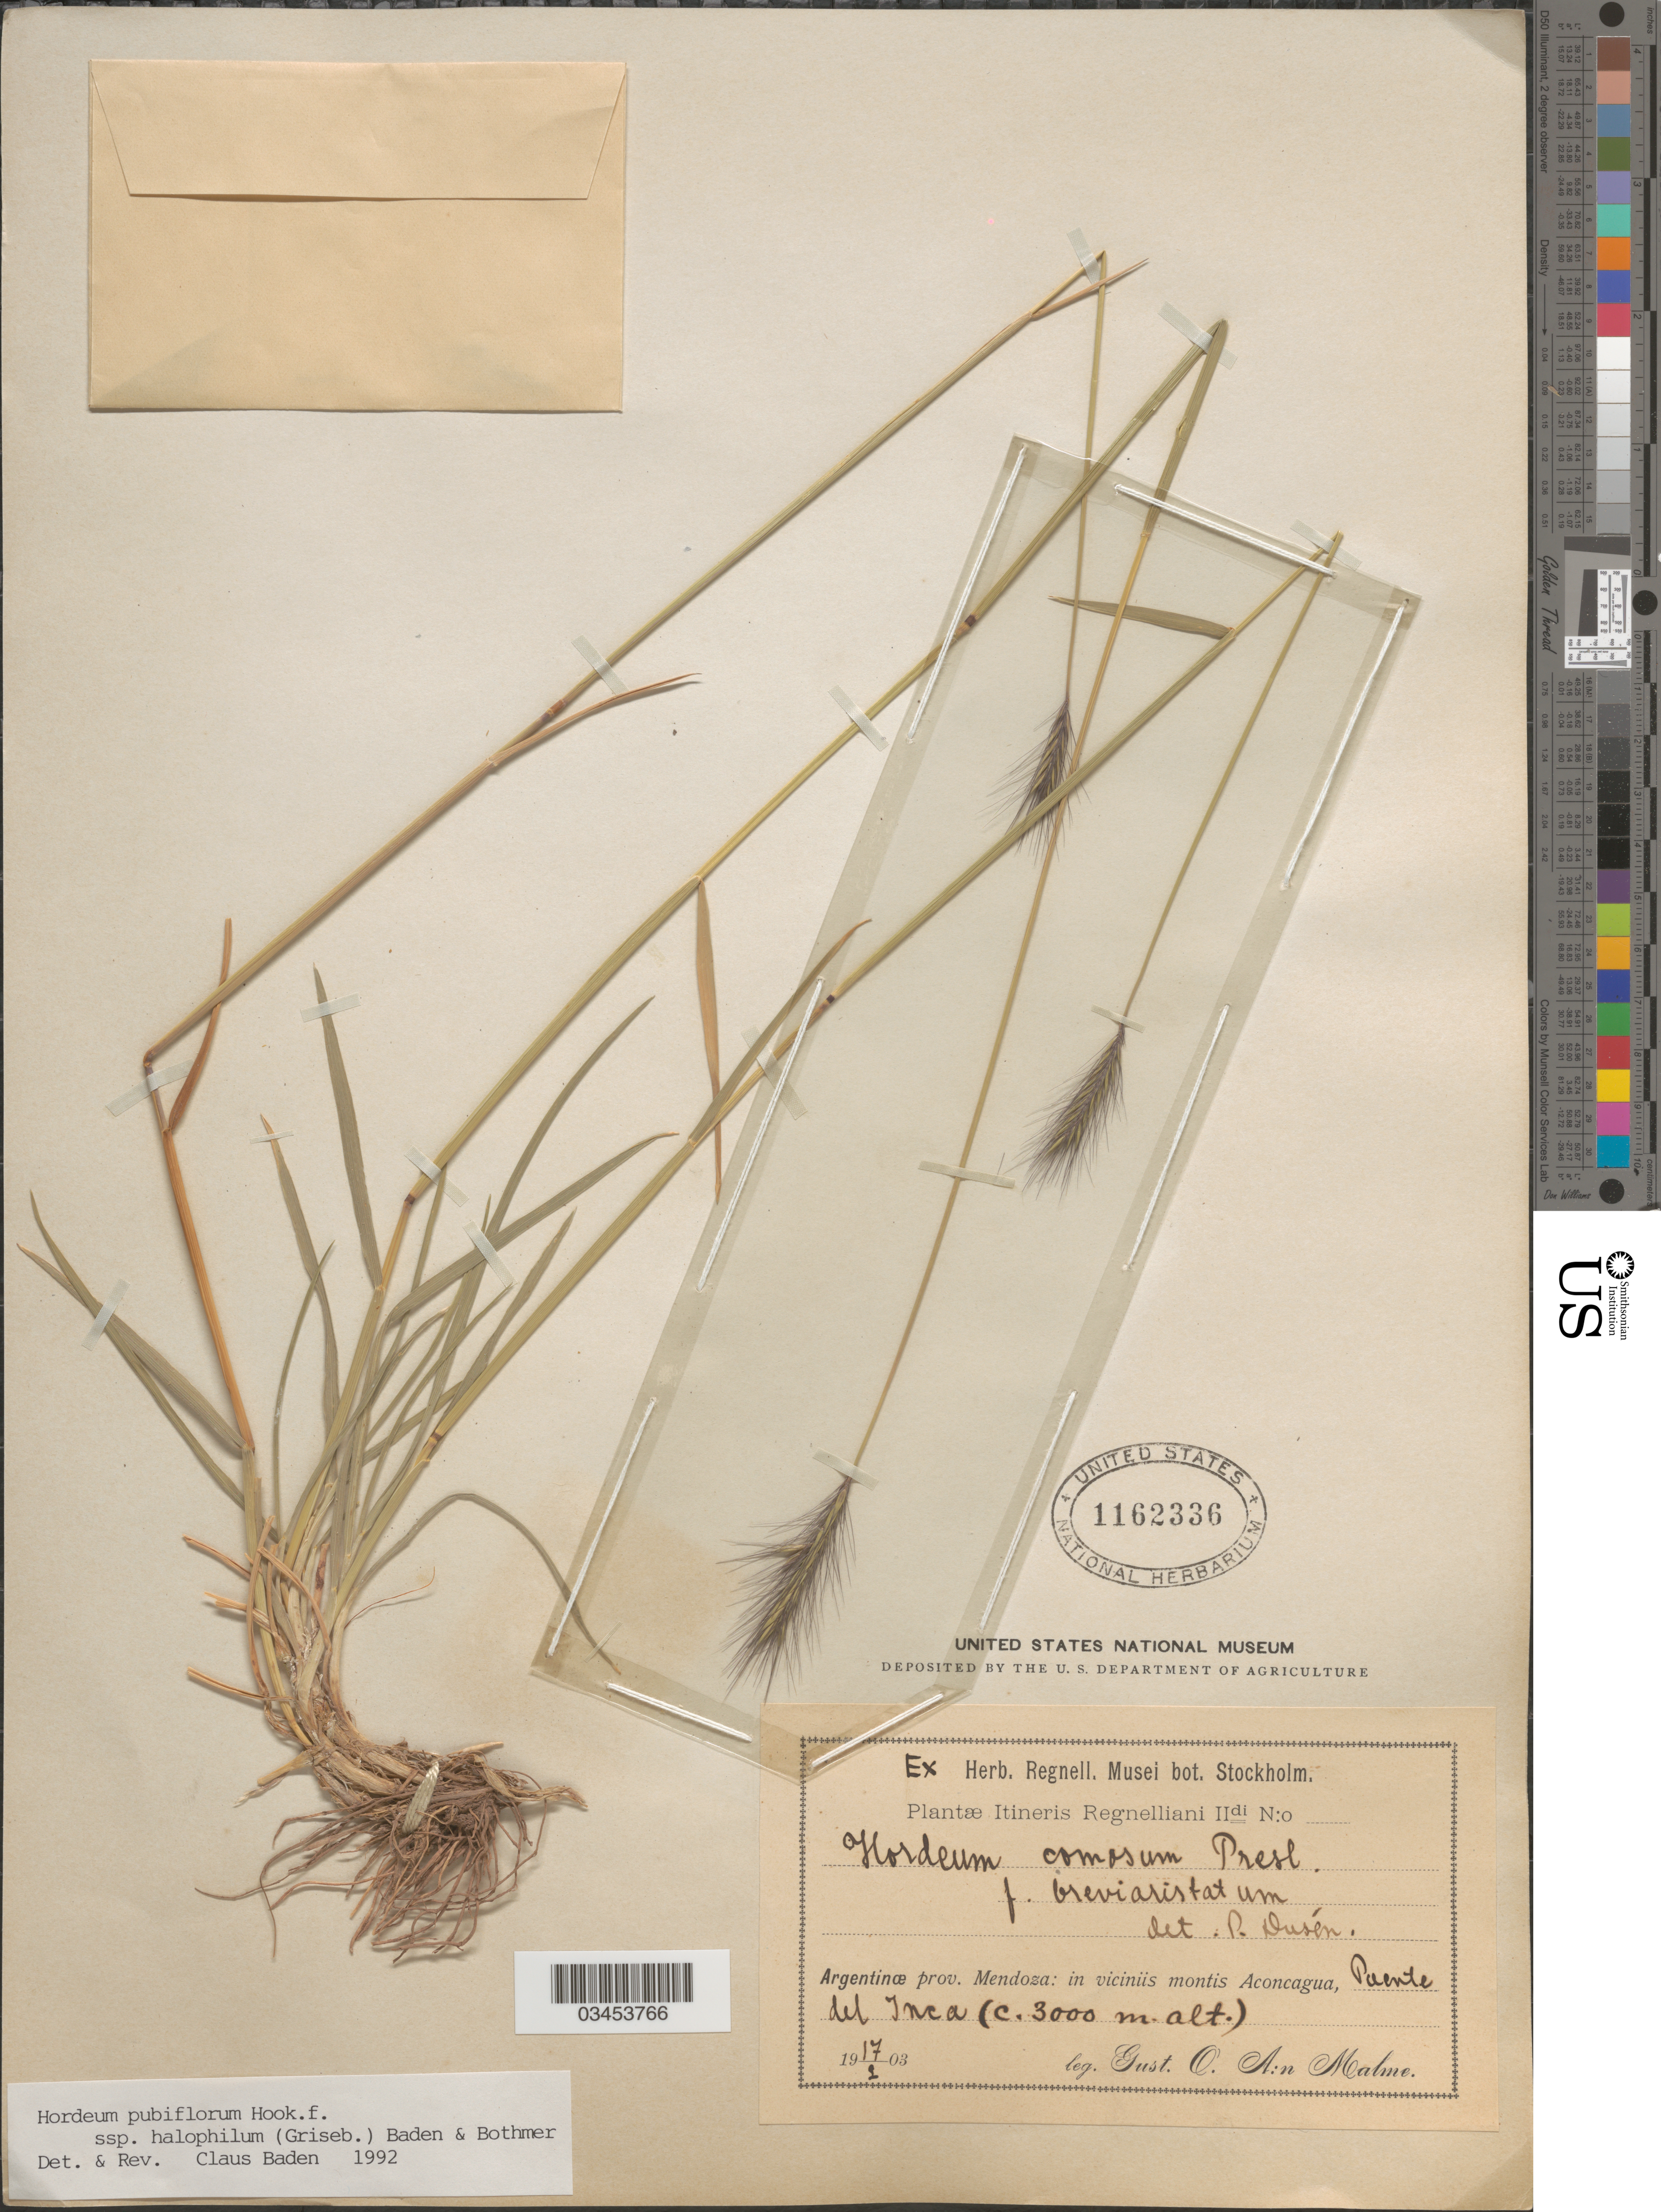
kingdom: Plantae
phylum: Tracheophyta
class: Liliopsida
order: Poales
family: Poaceae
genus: Hordeum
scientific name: Hordeum pubiflorum subsp. halophilum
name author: Hook. f.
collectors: G. O. A. Malme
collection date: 1903-02-17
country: Argentina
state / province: Mendoza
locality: Intineris Regnelliani Ildi. In viciniis montis Aconcagua, Puente del Inca.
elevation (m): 3000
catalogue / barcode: US 1162336